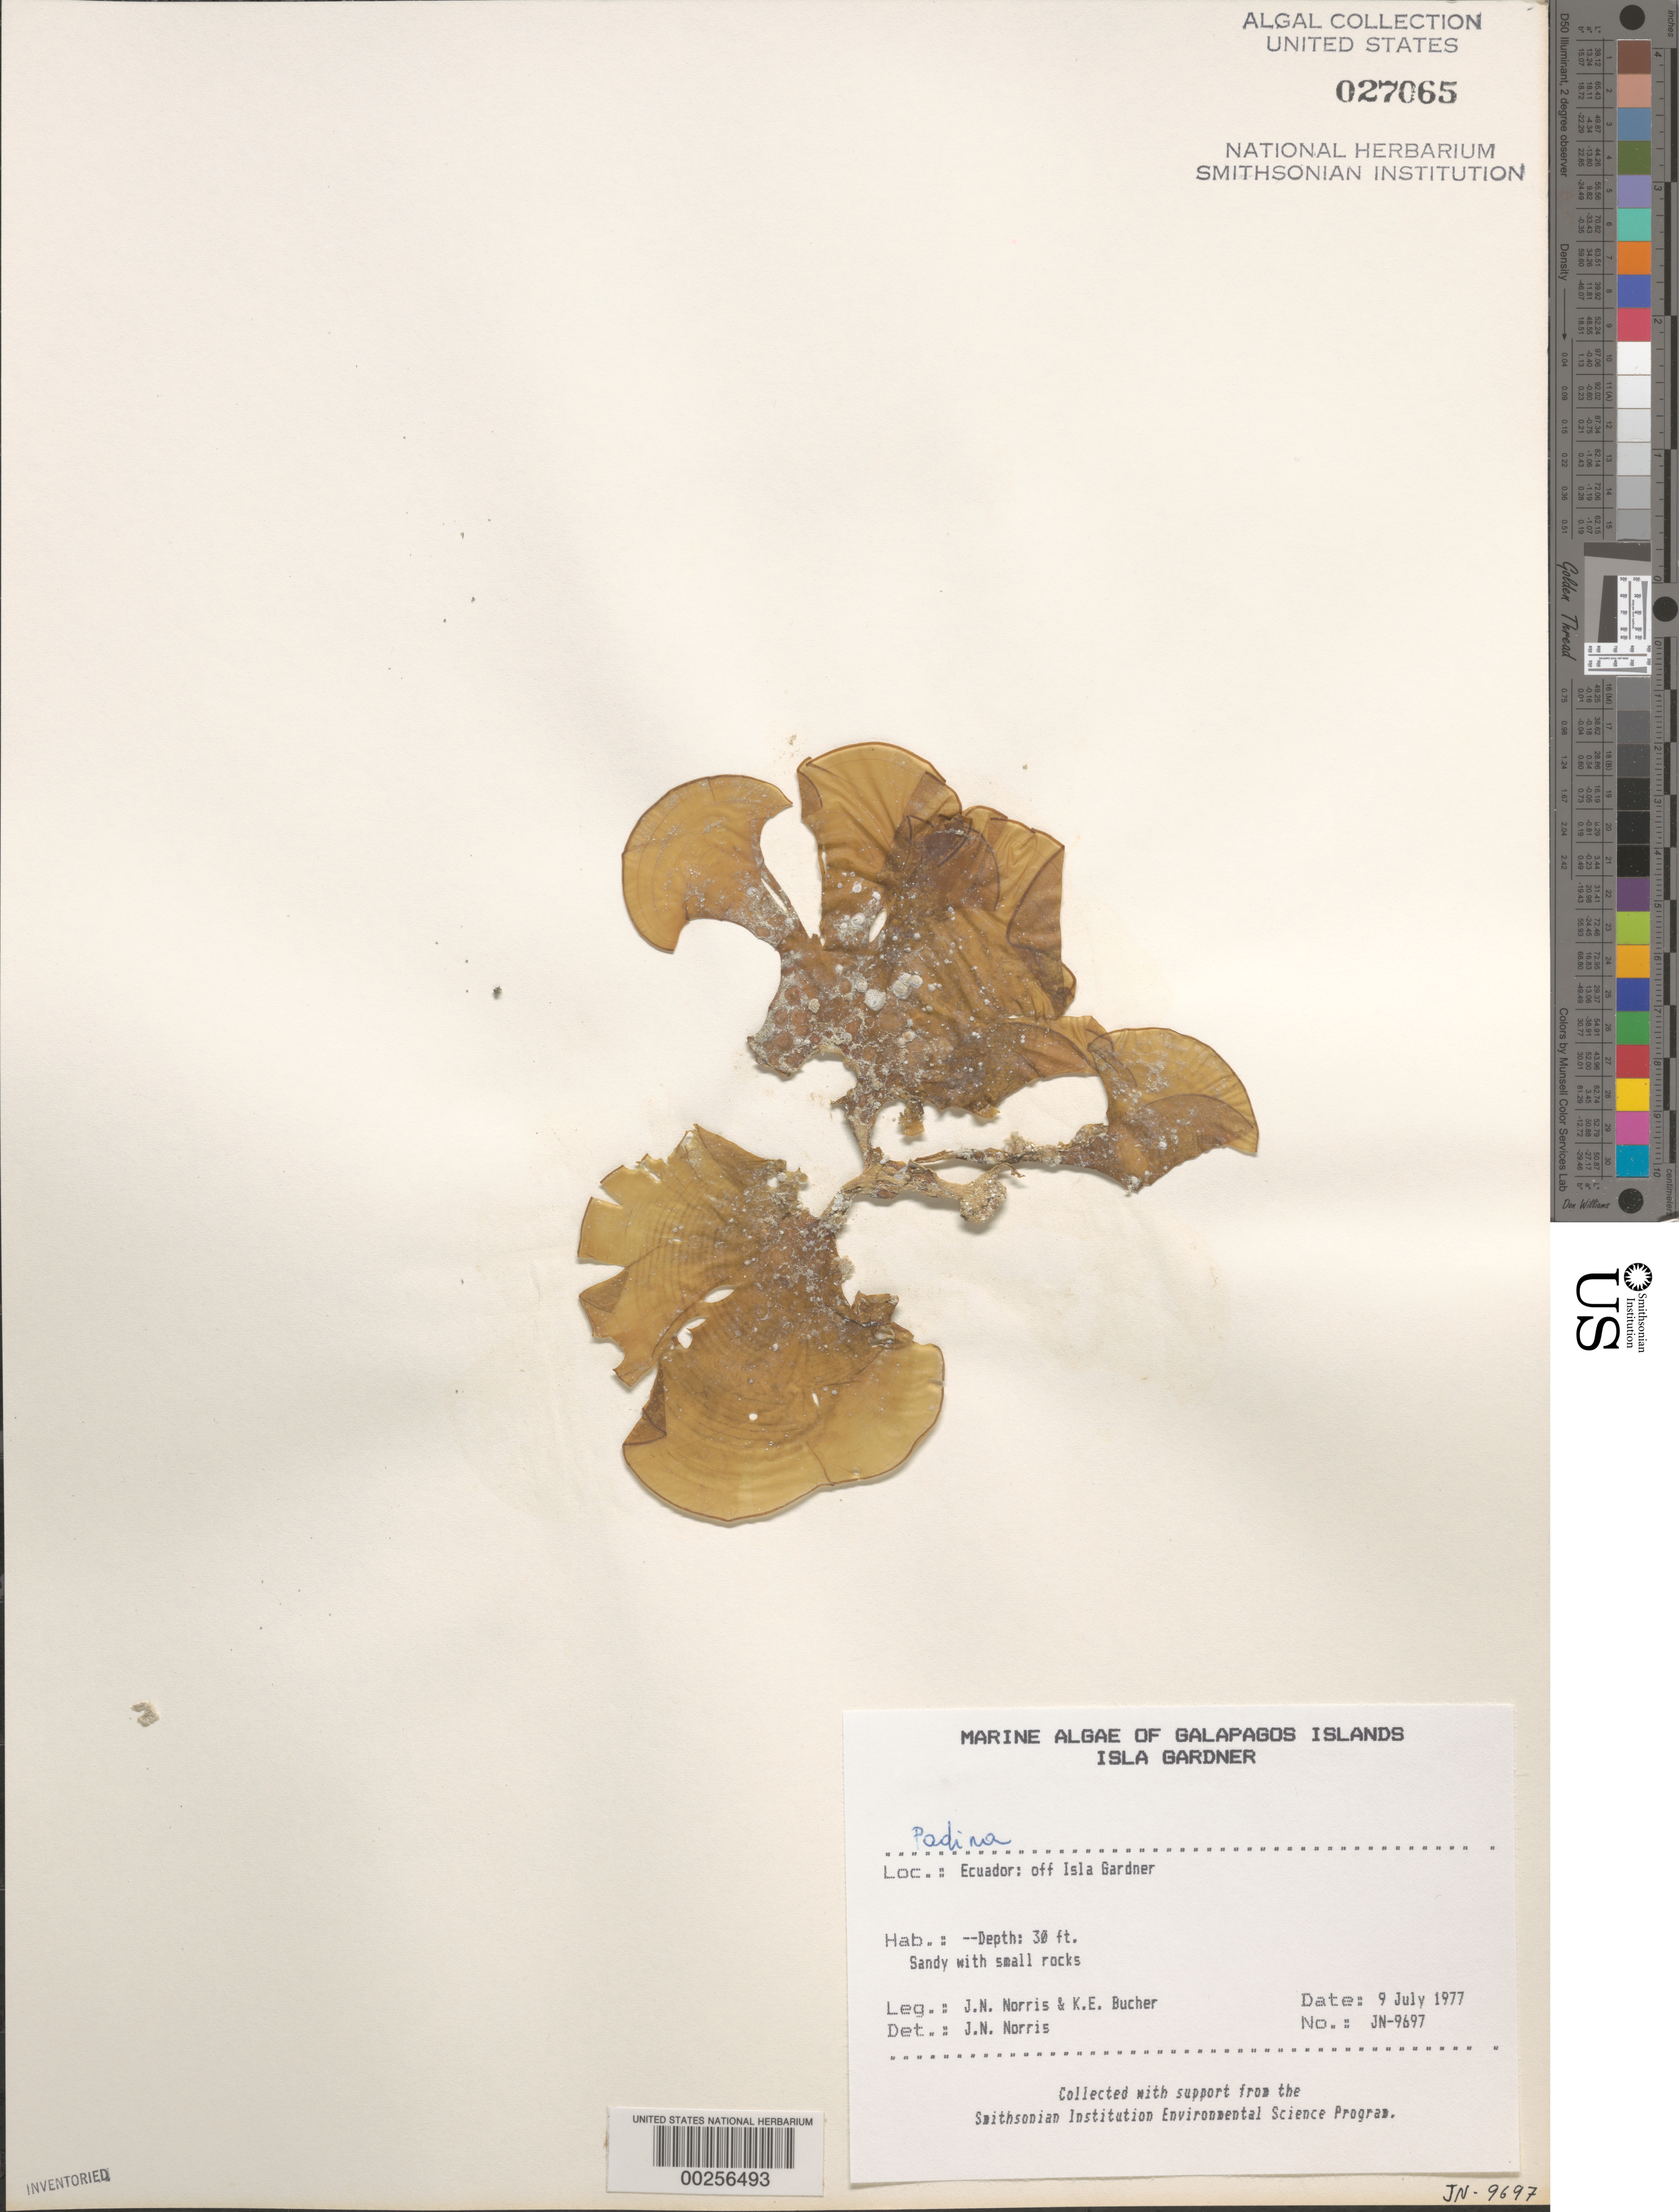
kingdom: Chromista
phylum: Ochrophyta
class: Phaeophyceae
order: Dictyotales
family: Dictyotaceae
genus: Padina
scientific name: Padina sp.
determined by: Norris, James N.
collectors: J. N. Norris & K. E. Bucher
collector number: JN-9697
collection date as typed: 09 Jul 1977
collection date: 1977-07-09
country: Ecuador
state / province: Colón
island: Gardner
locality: Off Isla Gardner (Isla Gardiner), off Isla Española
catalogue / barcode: US 27065